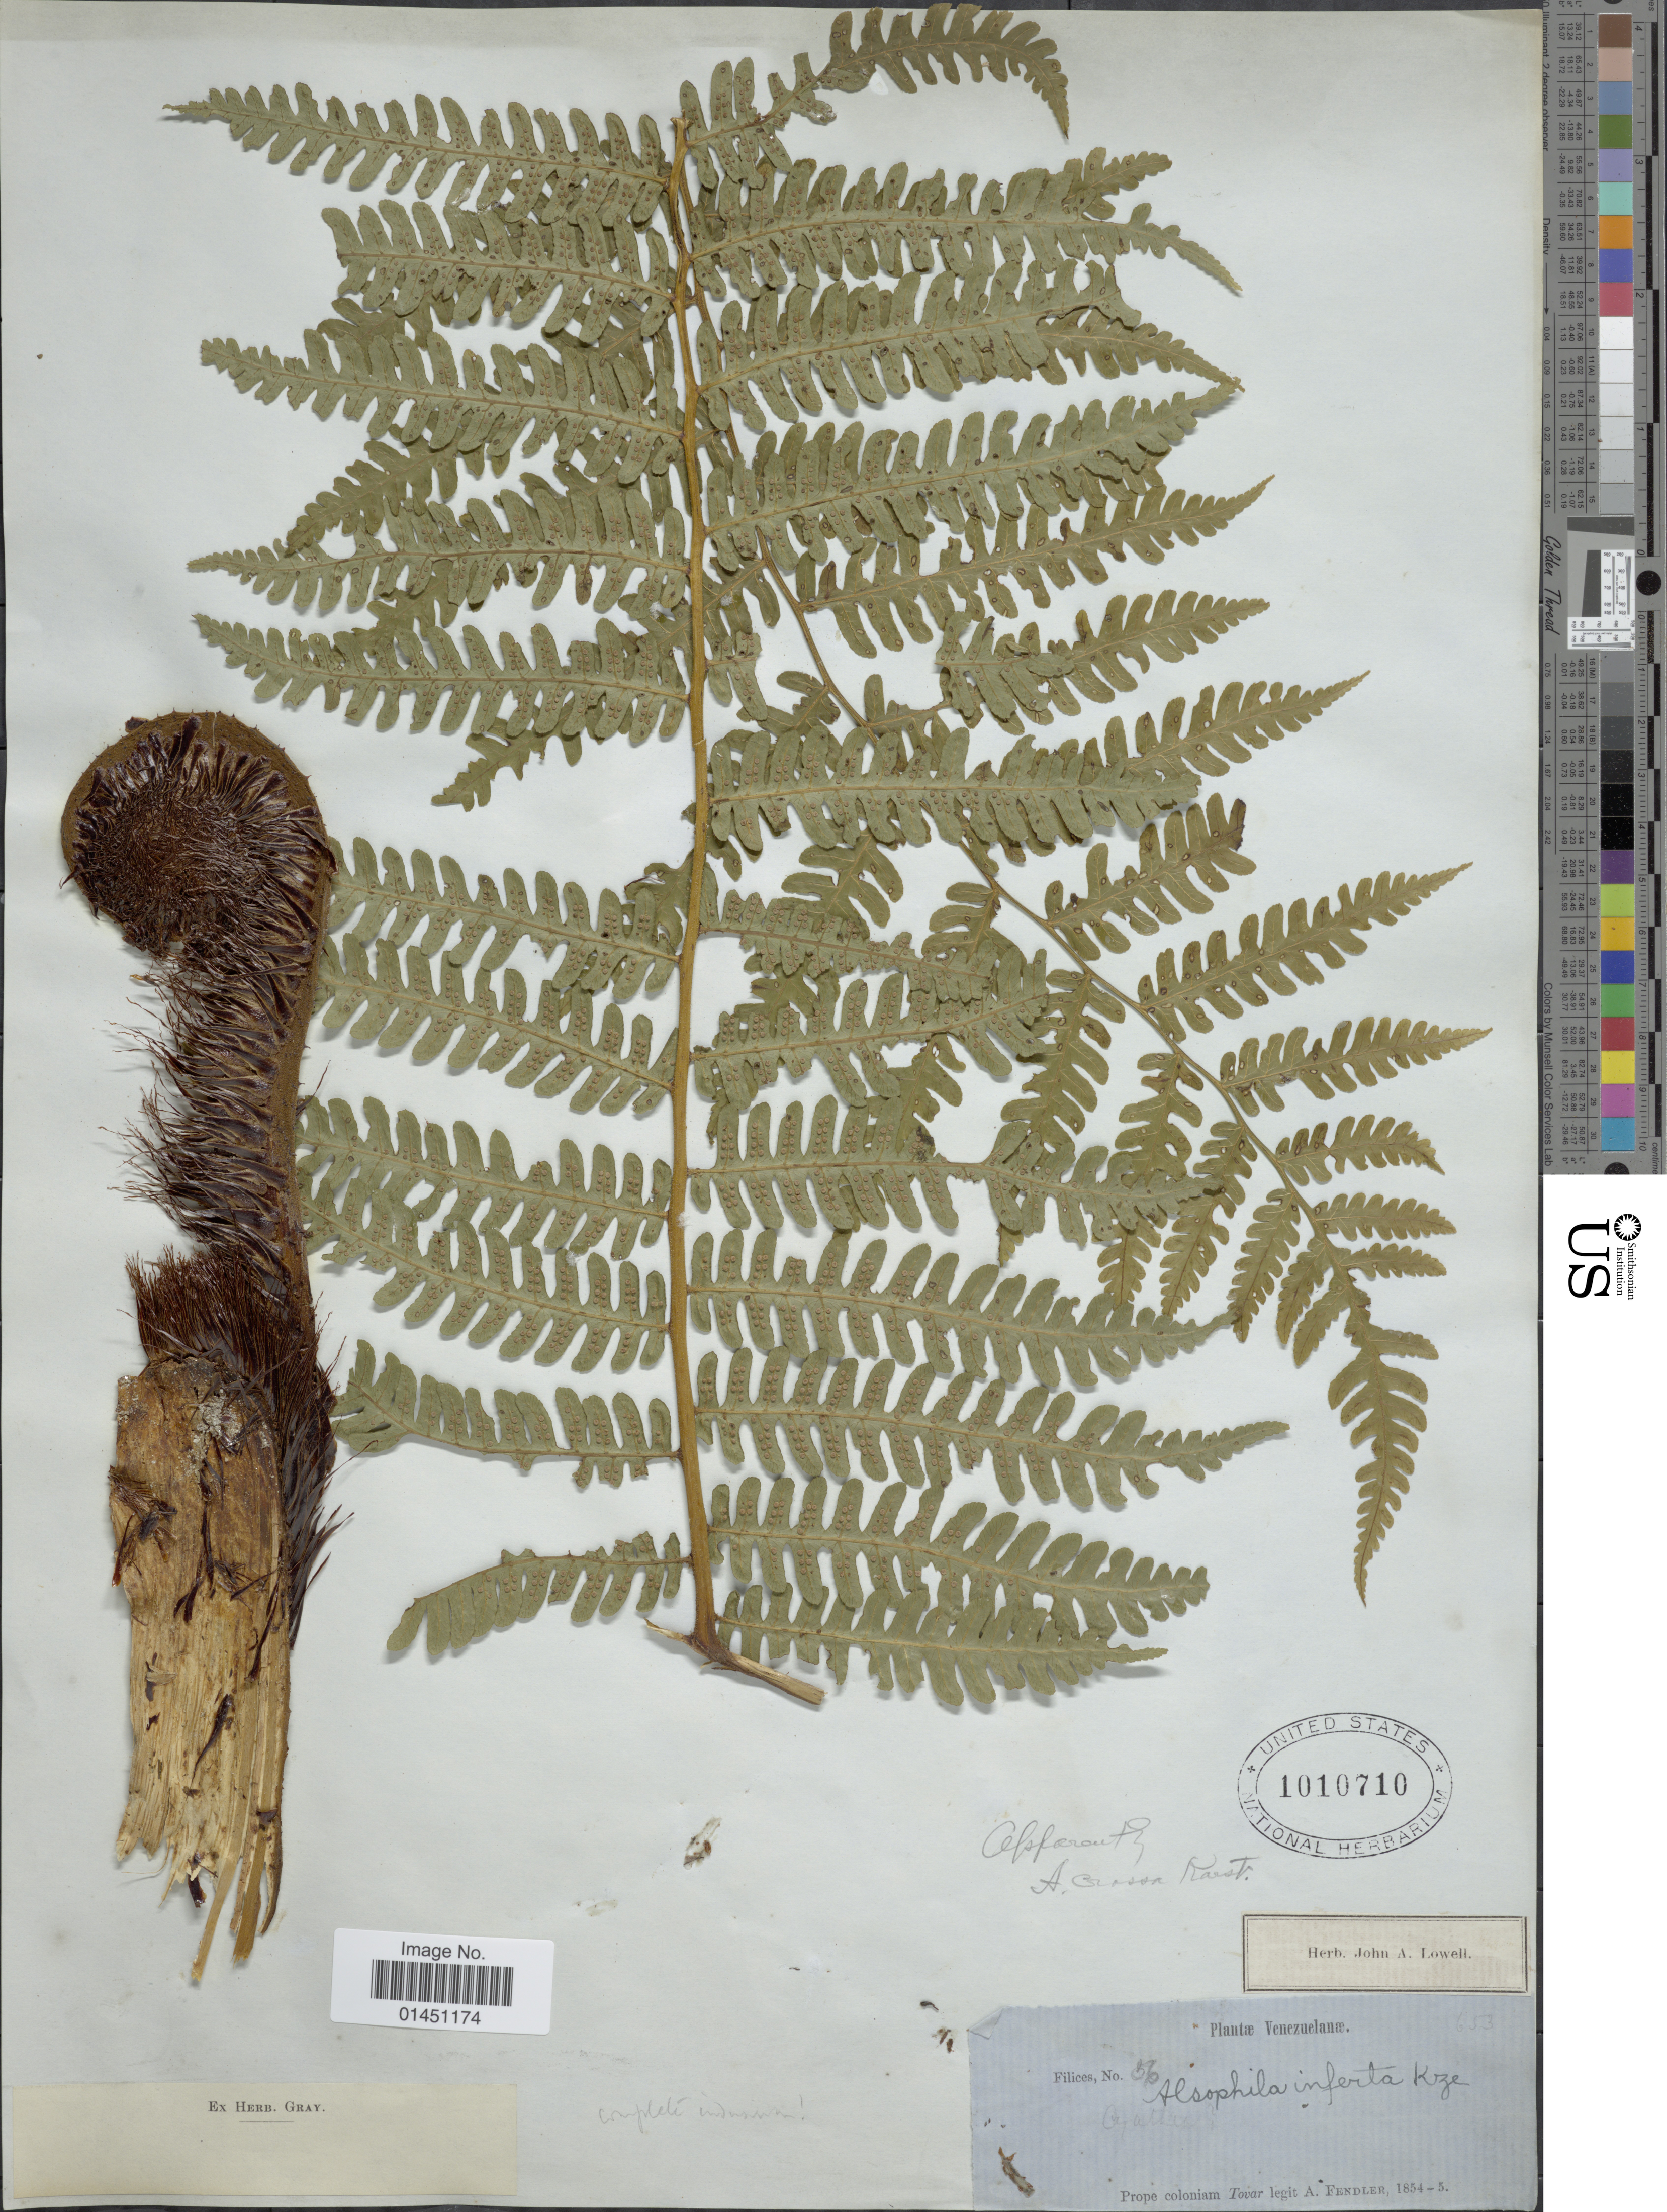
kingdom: Plantae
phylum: Tracheophyta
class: Polypodiopsida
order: Cyatheales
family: Cyatheaceae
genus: Cyathea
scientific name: Cyathea caracasana var. caracasana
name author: (Klotzsch) Domin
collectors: A. Fendler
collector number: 36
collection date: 1854/1855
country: Venezuela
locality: Tovar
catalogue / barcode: US 1010710